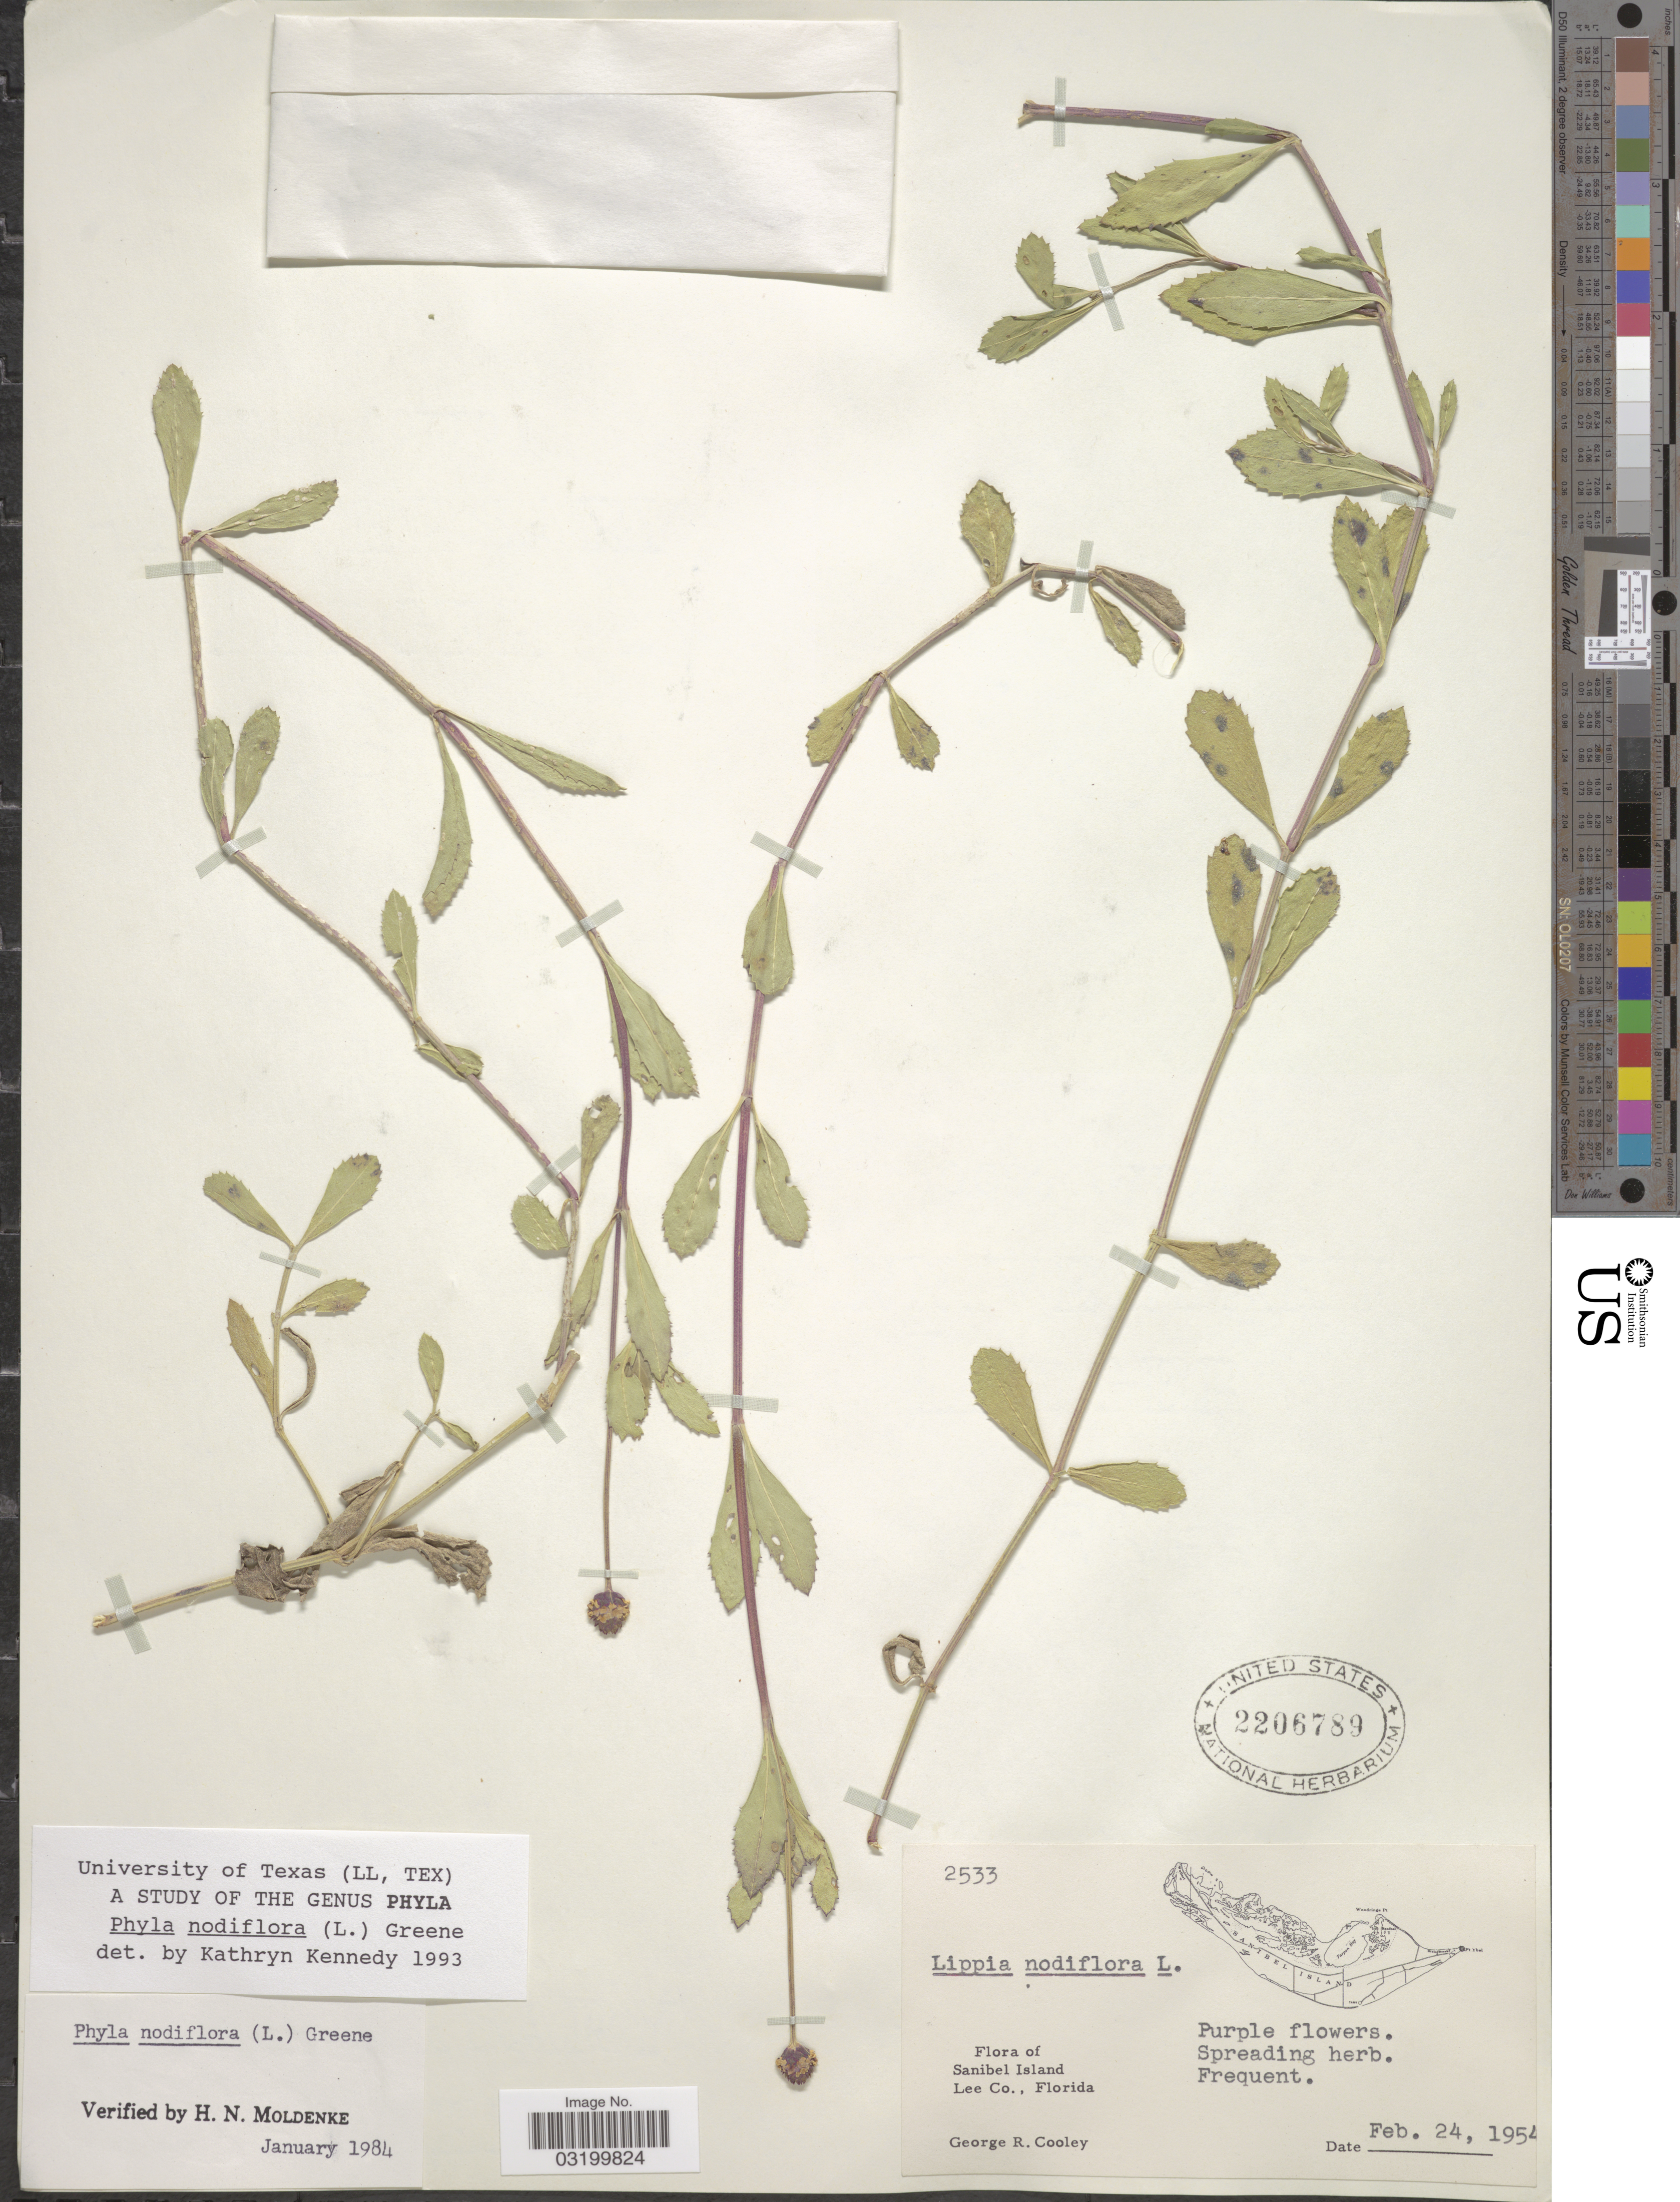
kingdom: Plantae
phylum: Tracheophyta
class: Magnoliopsida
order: Lamiales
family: Verbenaceae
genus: Phyla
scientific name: Phyla nodiflora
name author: (L.) Greene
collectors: G. R. Cooley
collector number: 2533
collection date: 1954-02-24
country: United States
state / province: Florida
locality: Sanibel Island. Lee Co.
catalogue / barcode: US 2206789